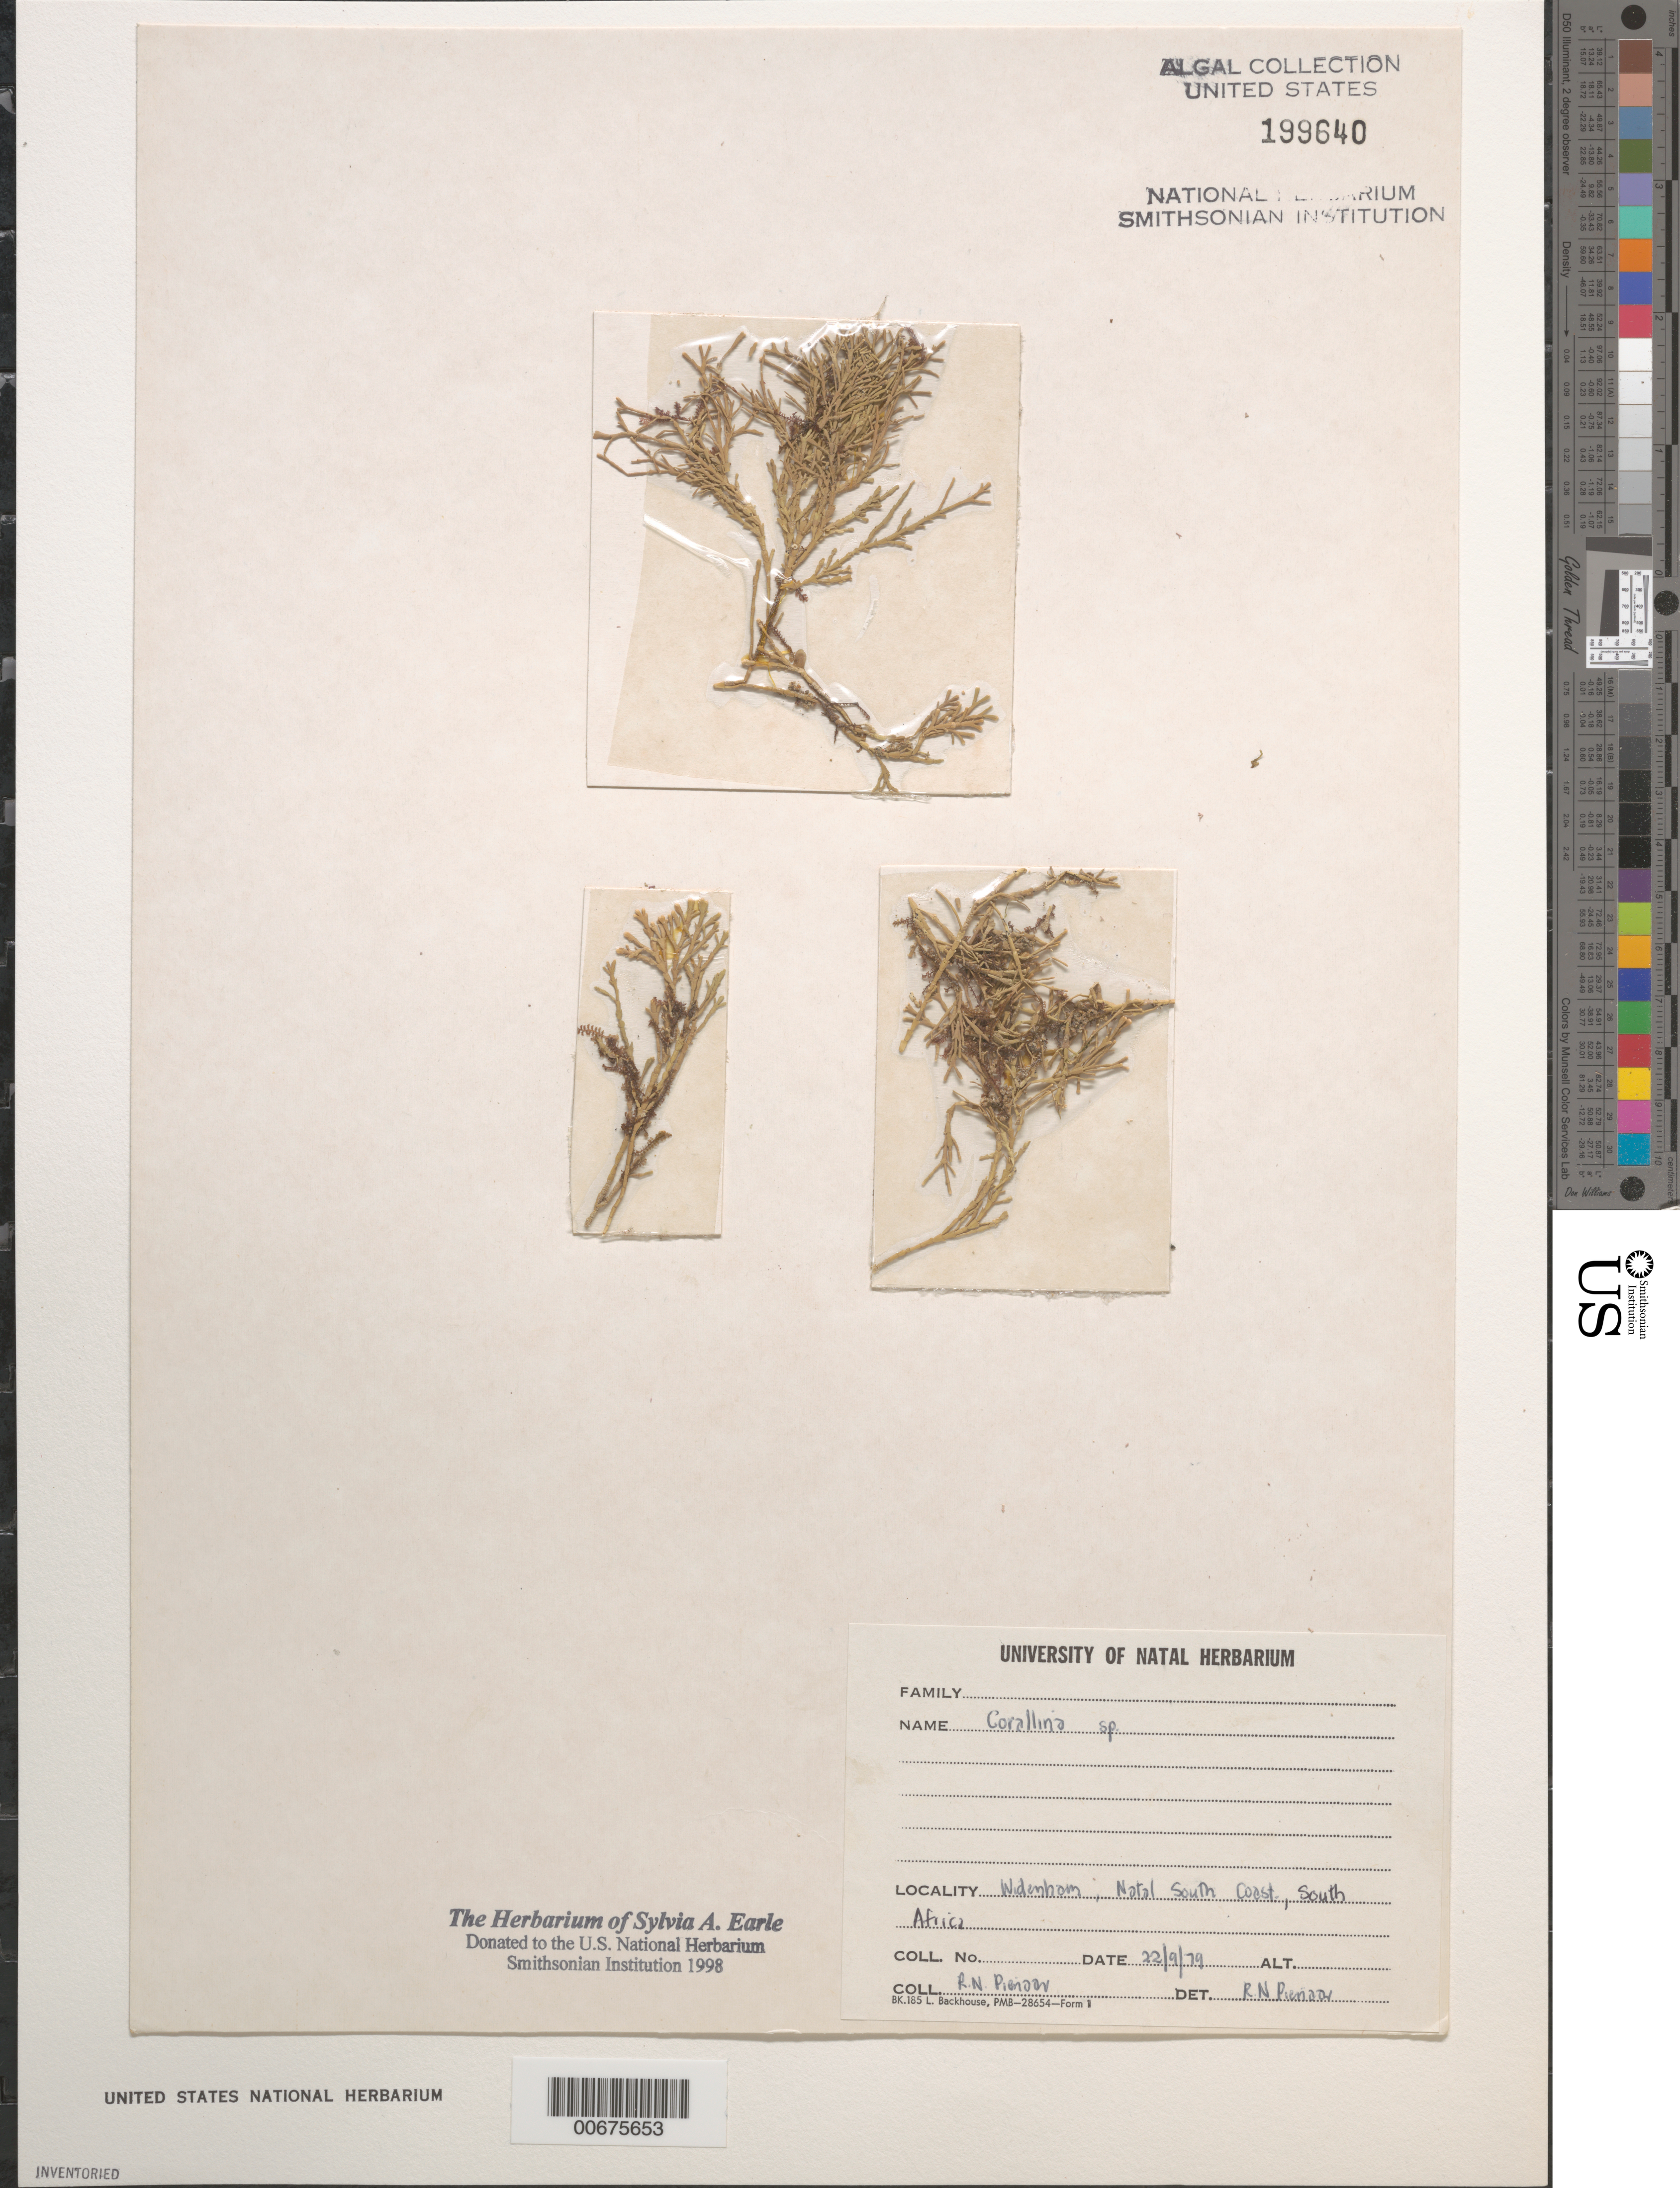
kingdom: Plantae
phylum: Rhodophyta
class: Florideophyceae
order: Corallinales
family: Corallinaceae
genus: Corallina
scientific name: Corallina sp.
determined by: Pienaar, R. N.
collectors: R. Pienaar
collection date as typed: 22 Sep 1979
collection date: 1979-09-22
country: South Africa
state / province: KwaZulu-Natal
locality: Widenham, South Coast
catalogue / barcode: US 199640